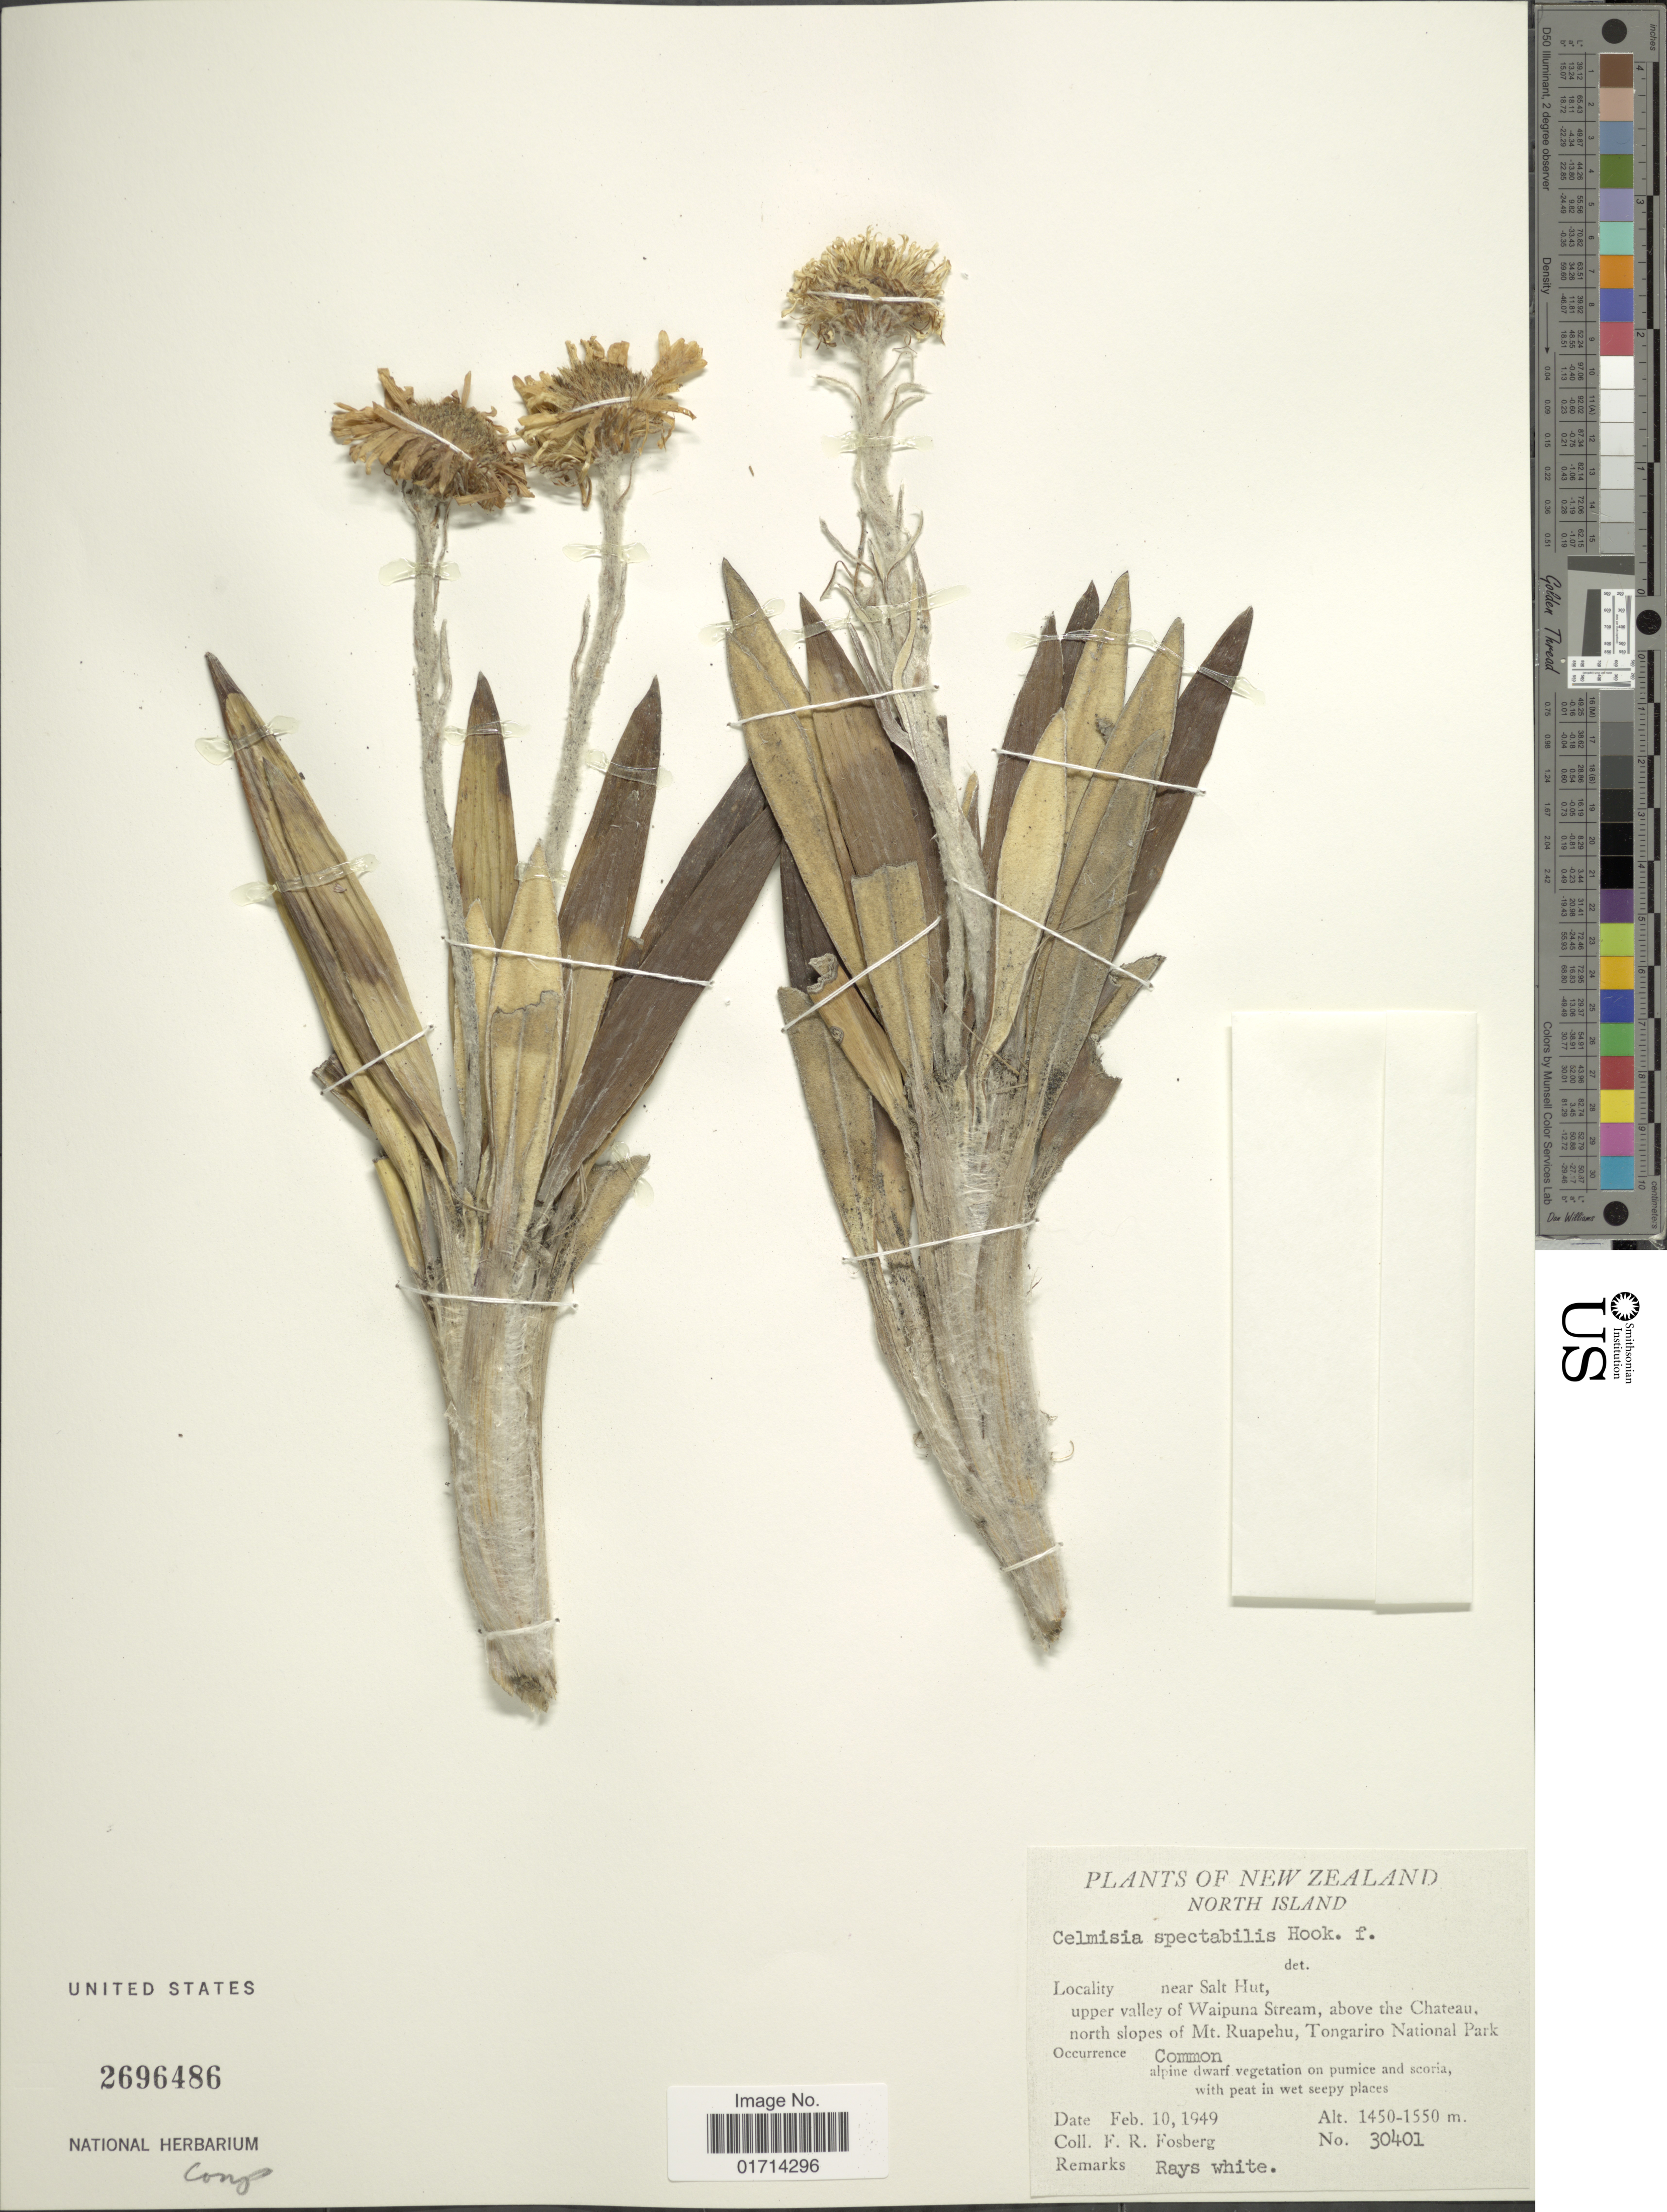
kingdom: Plantae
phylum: Tracheophyta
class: Magnoliopsida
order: Asterales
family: Asteraceae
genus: Celmisia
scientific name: Celmisia spectabilis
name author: Hook. f.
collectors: F. R. Fosberg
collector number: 30401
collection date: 1949-02-10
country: New Zealand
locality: North Island, near Salt Hut, upper valley of Waipuna Stream, above the Chateau, north slopes of Mt. Ruapehu, Tongariro National Park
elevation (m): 1450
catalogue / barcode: US 2696486